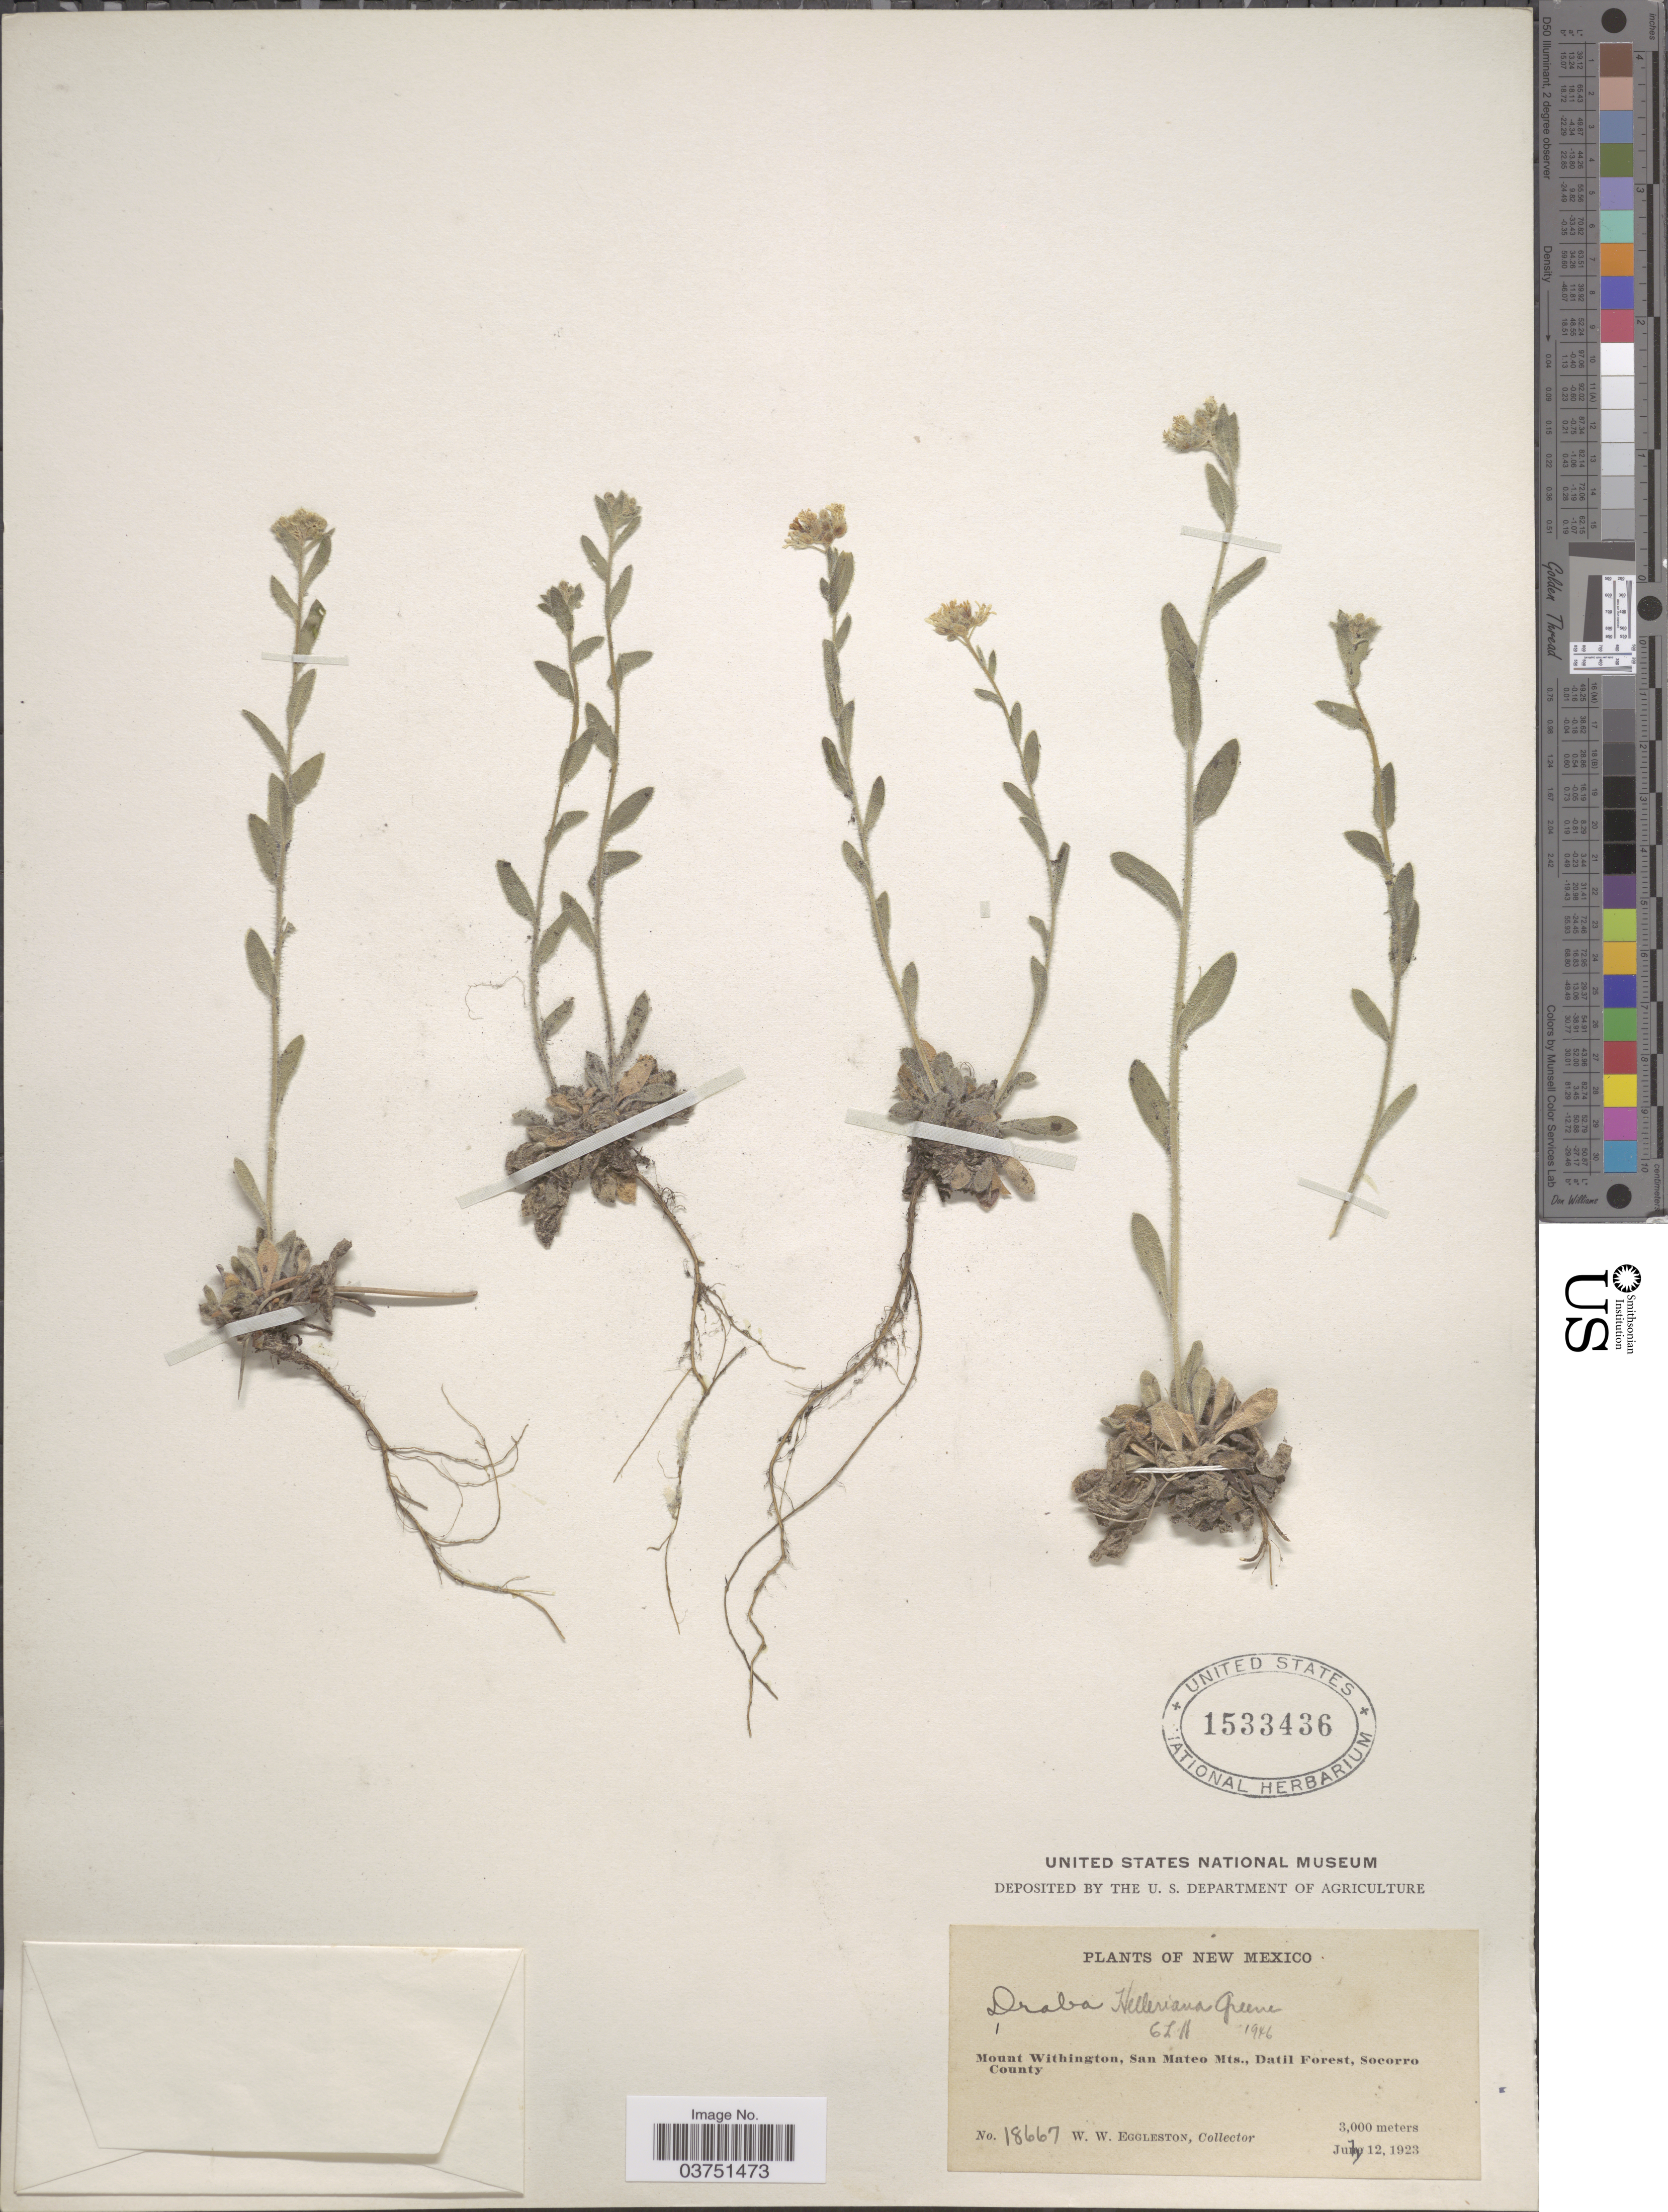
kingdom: Plantae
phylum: Tracheophyta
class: Magnoliopsida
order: Brassicales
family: Brassicaceae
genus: Draba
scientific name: Draba helleriana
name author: Greene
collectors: W. W. Eggleston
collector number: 18667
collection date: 1923-07-12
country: United States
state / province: New Mexico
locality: Mount Withington, San Mateo Mts., Datil Forest, Socorro County.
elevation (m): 3000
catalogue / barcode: US 1533436